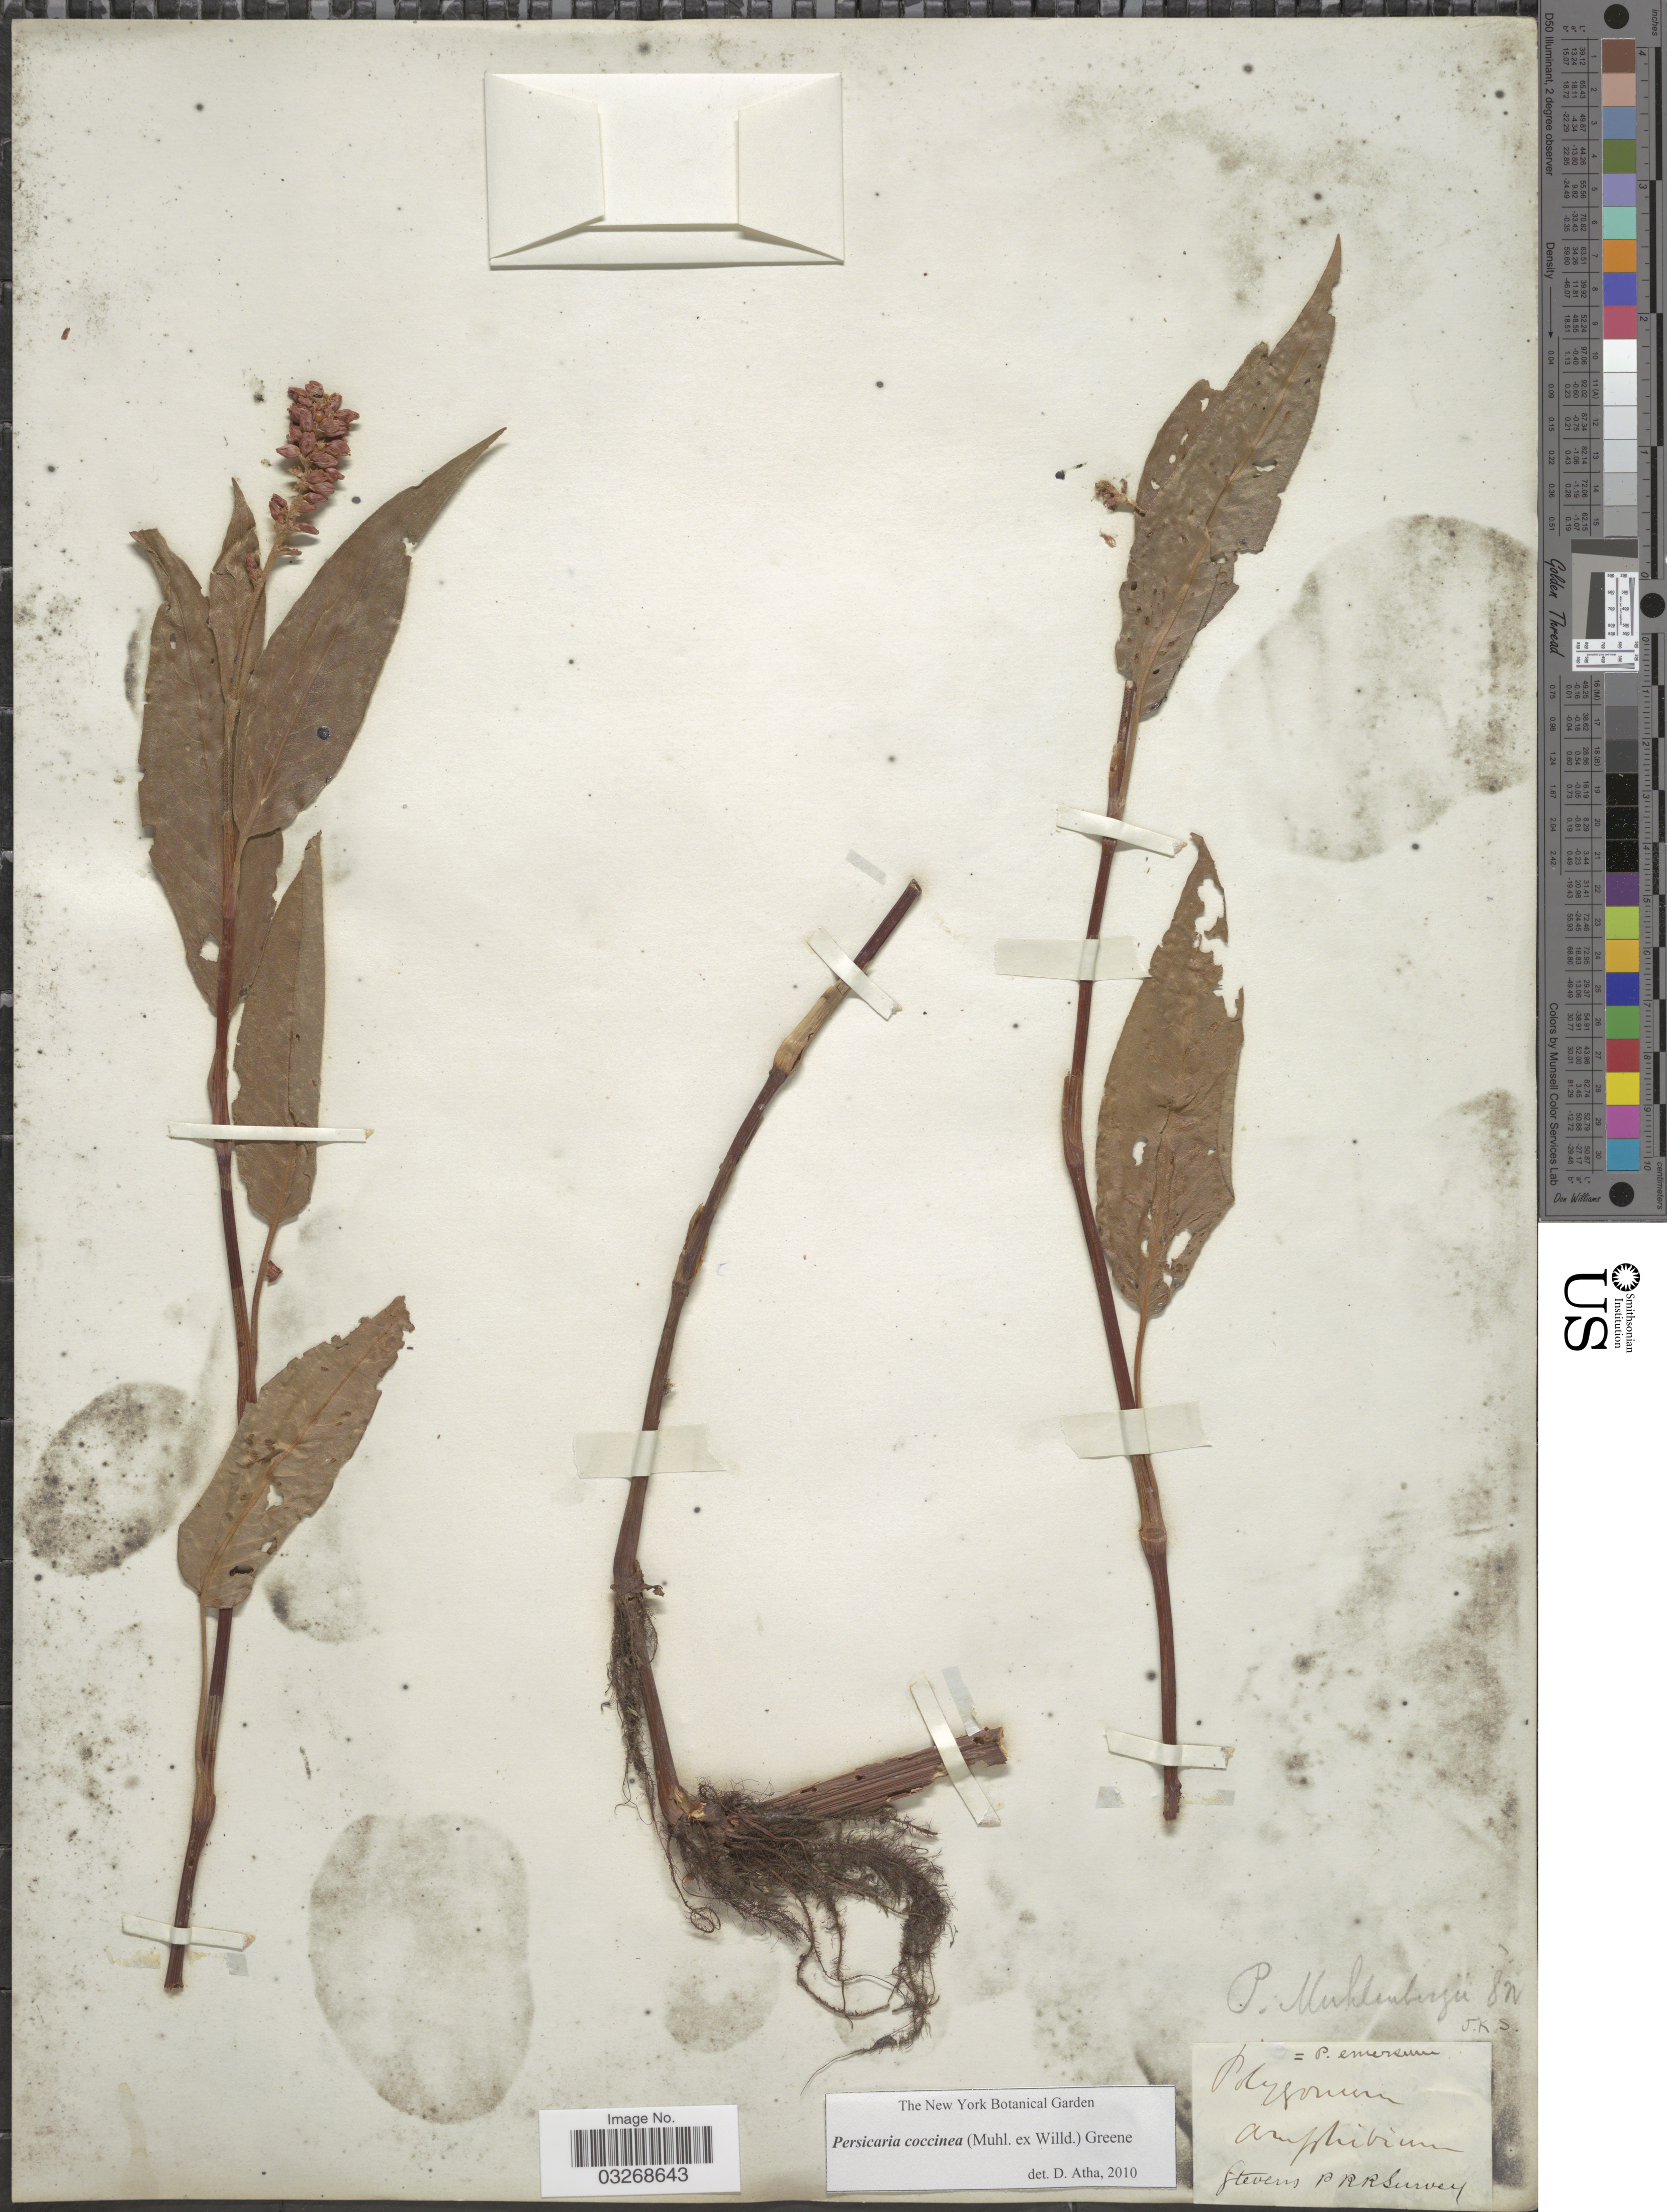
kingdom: Plantae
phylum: Tracheophyta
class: Magnoliopsida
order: Caryophyllales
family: Polygonaceae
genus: Persicaria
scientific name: Persicaria coccinea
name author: (Muhl. ex Willd.) Greene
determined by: Atha, D. E.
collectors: Stevens Pacific Railroad Survey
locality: PRR Survey.